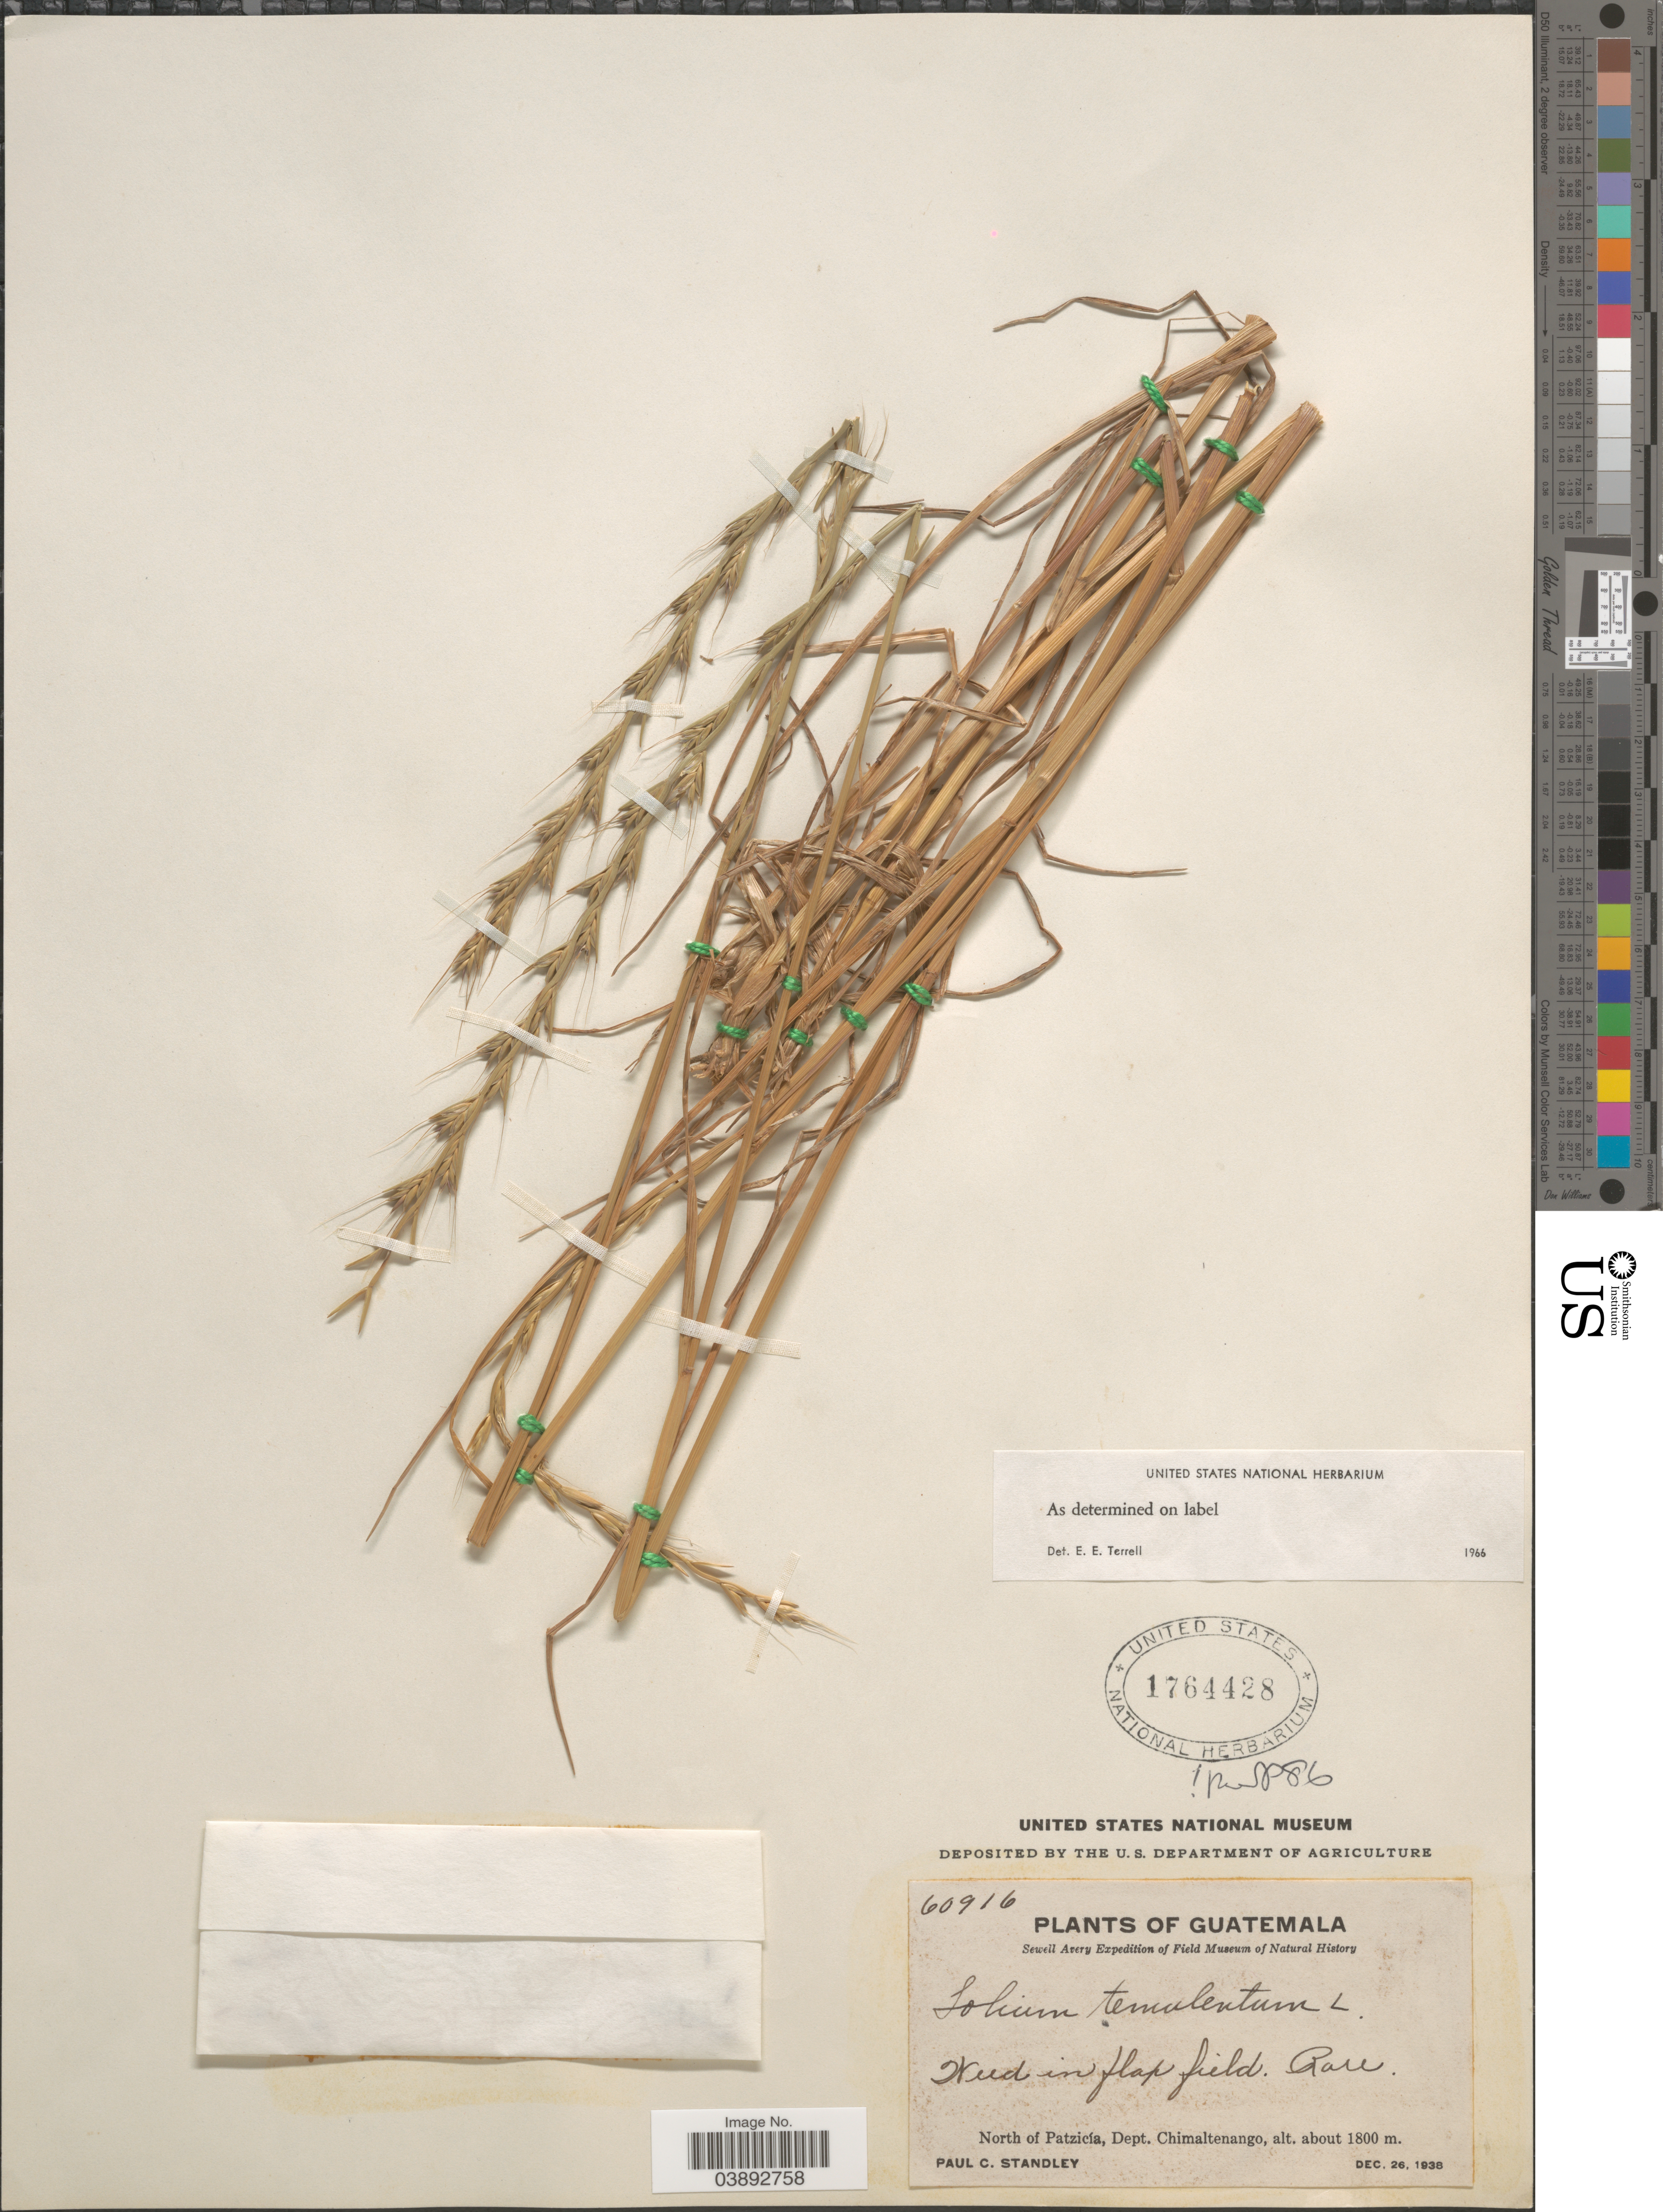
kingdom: Plantae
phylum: Tracheophyta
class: Liliopsida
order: Poales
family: Poaceae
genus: Lolium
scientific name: Lolium temulentum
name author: L.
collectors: P. C. Standley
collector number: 60916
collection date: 1938-12-26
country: Guatemala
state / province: Chimaltenango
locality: North of Patzicía, Dept. Chimaltenango.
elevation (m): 1800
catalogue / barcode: US 1764428